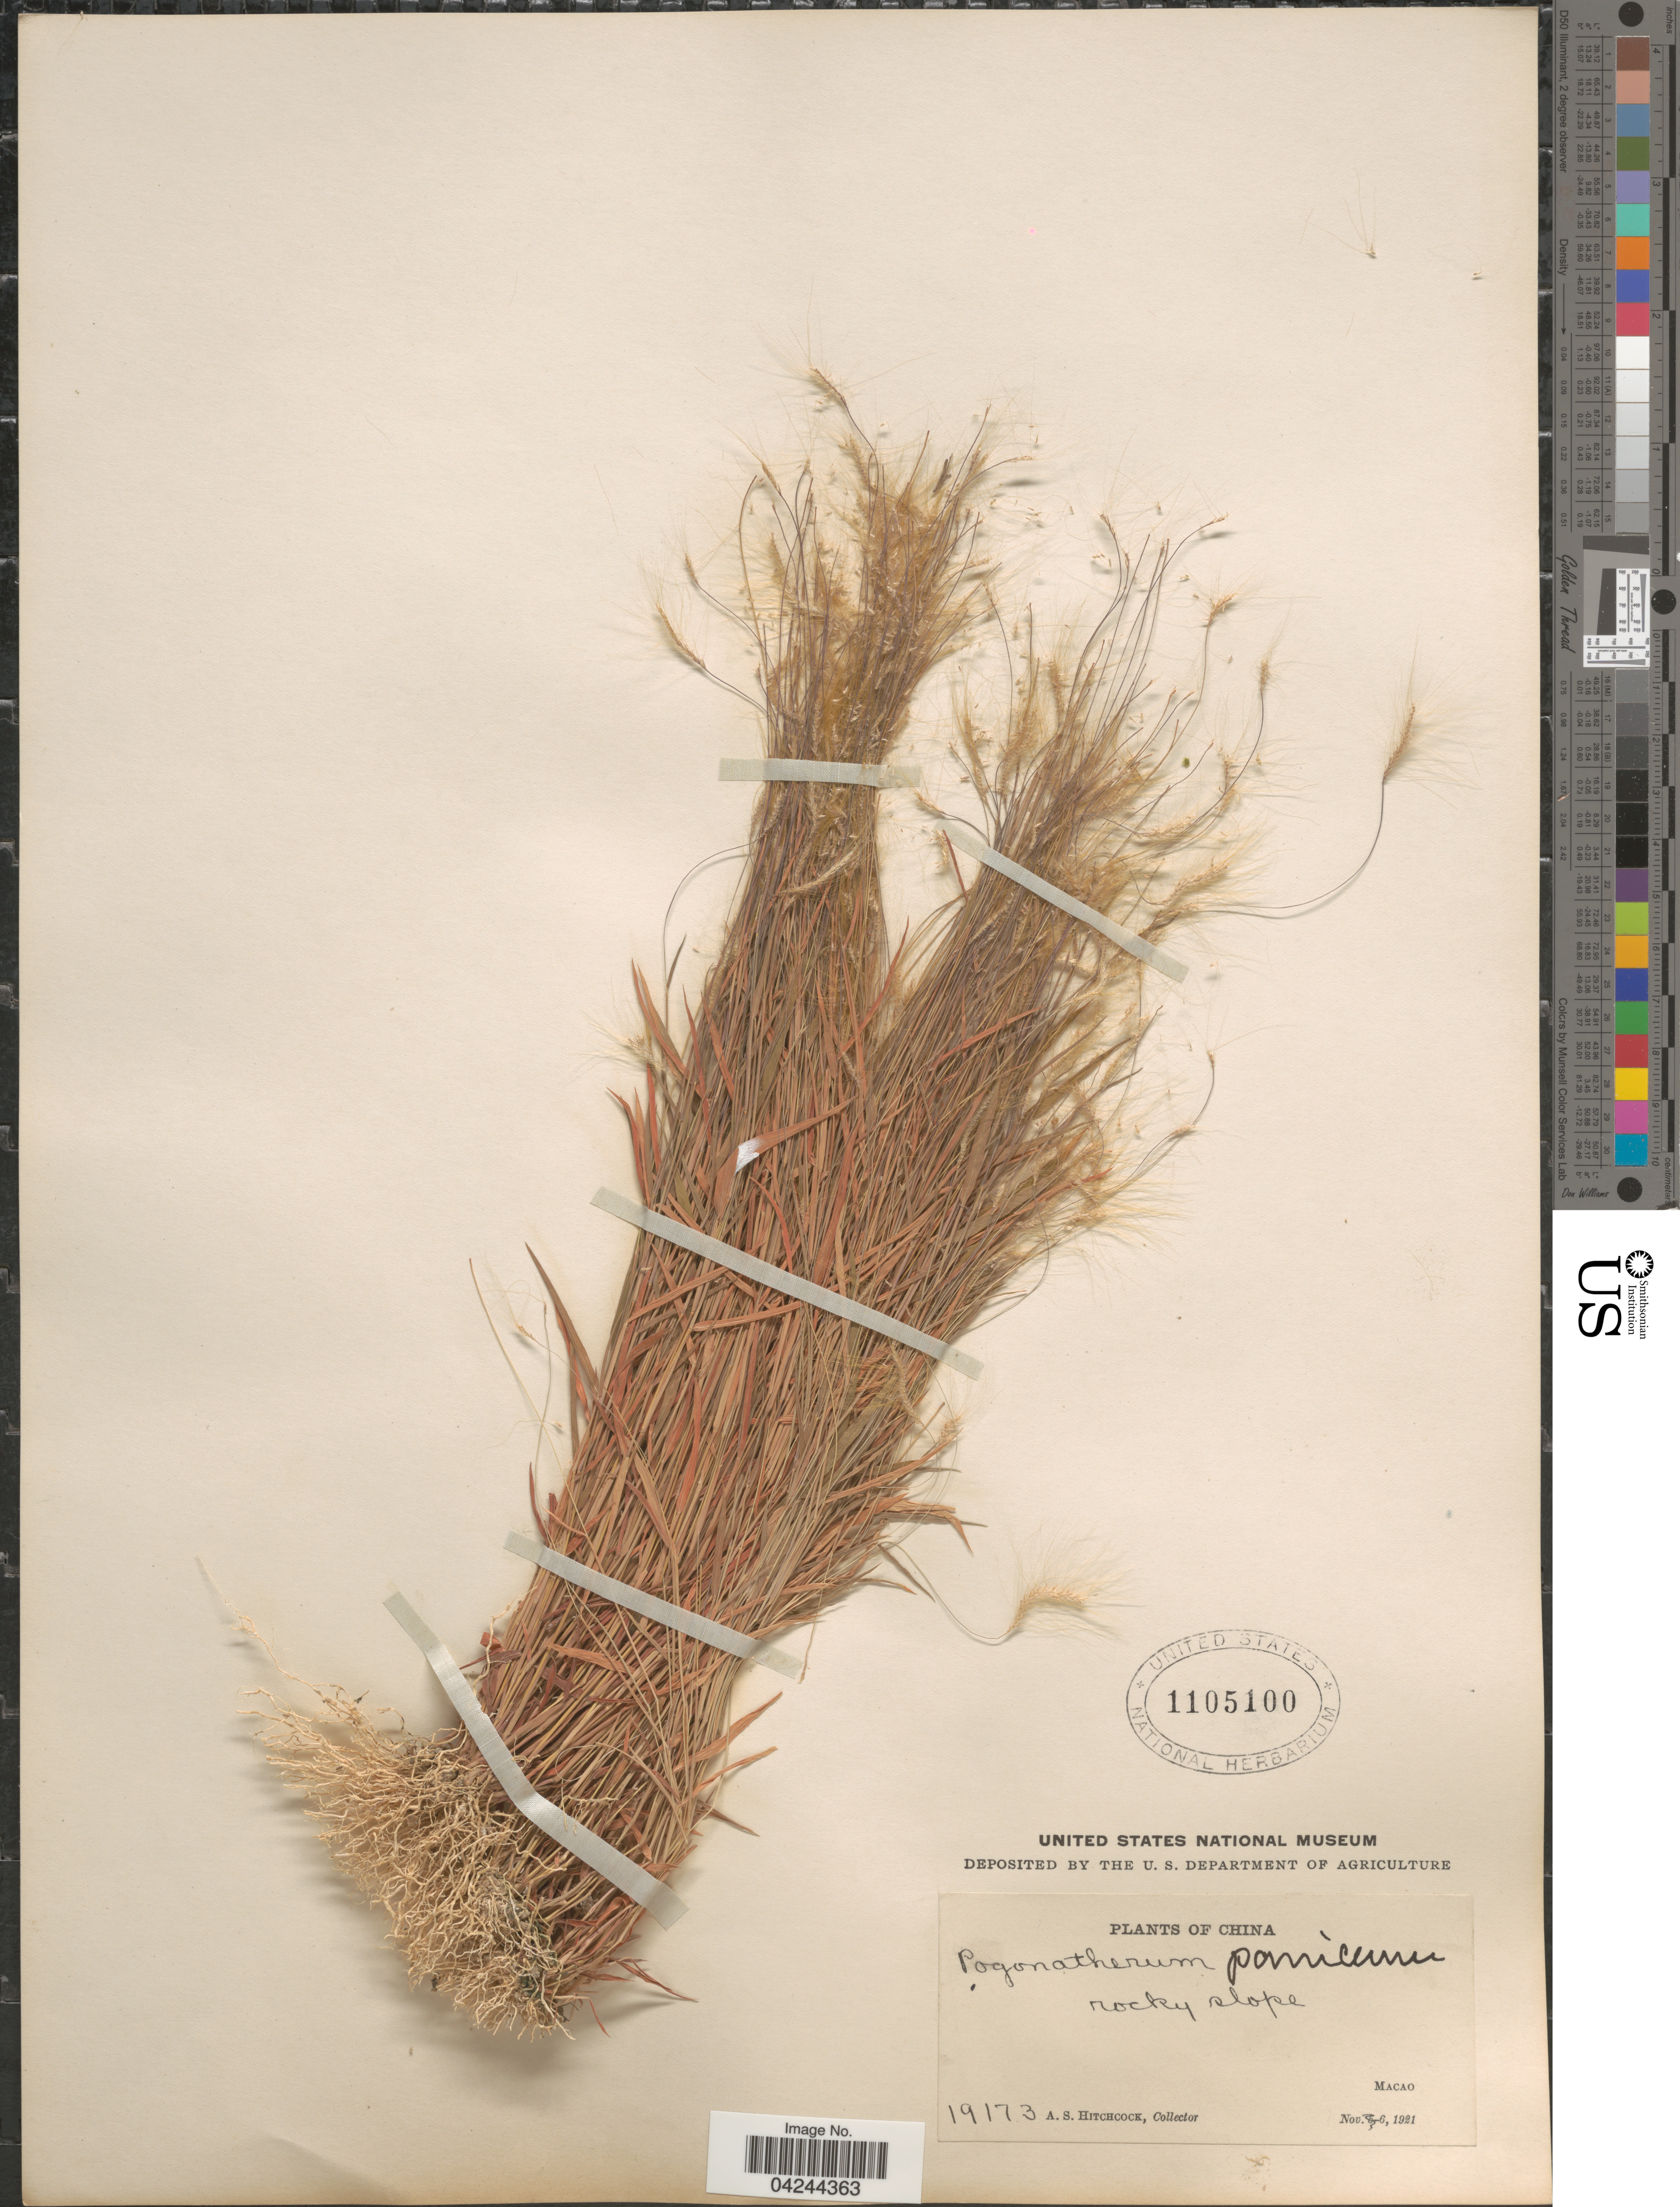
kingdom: Plantae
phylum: Tracheophyta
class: Liliopsida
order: Poales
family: Poaceae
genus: Pogonatherum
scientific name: Pogonatherum crinitum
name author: (Thunb.) Kunth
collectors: A. S. Hitchcock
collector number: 19173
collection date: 1921-11-06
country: China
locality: Rocky slope. Macao.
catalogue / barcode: US 1105100